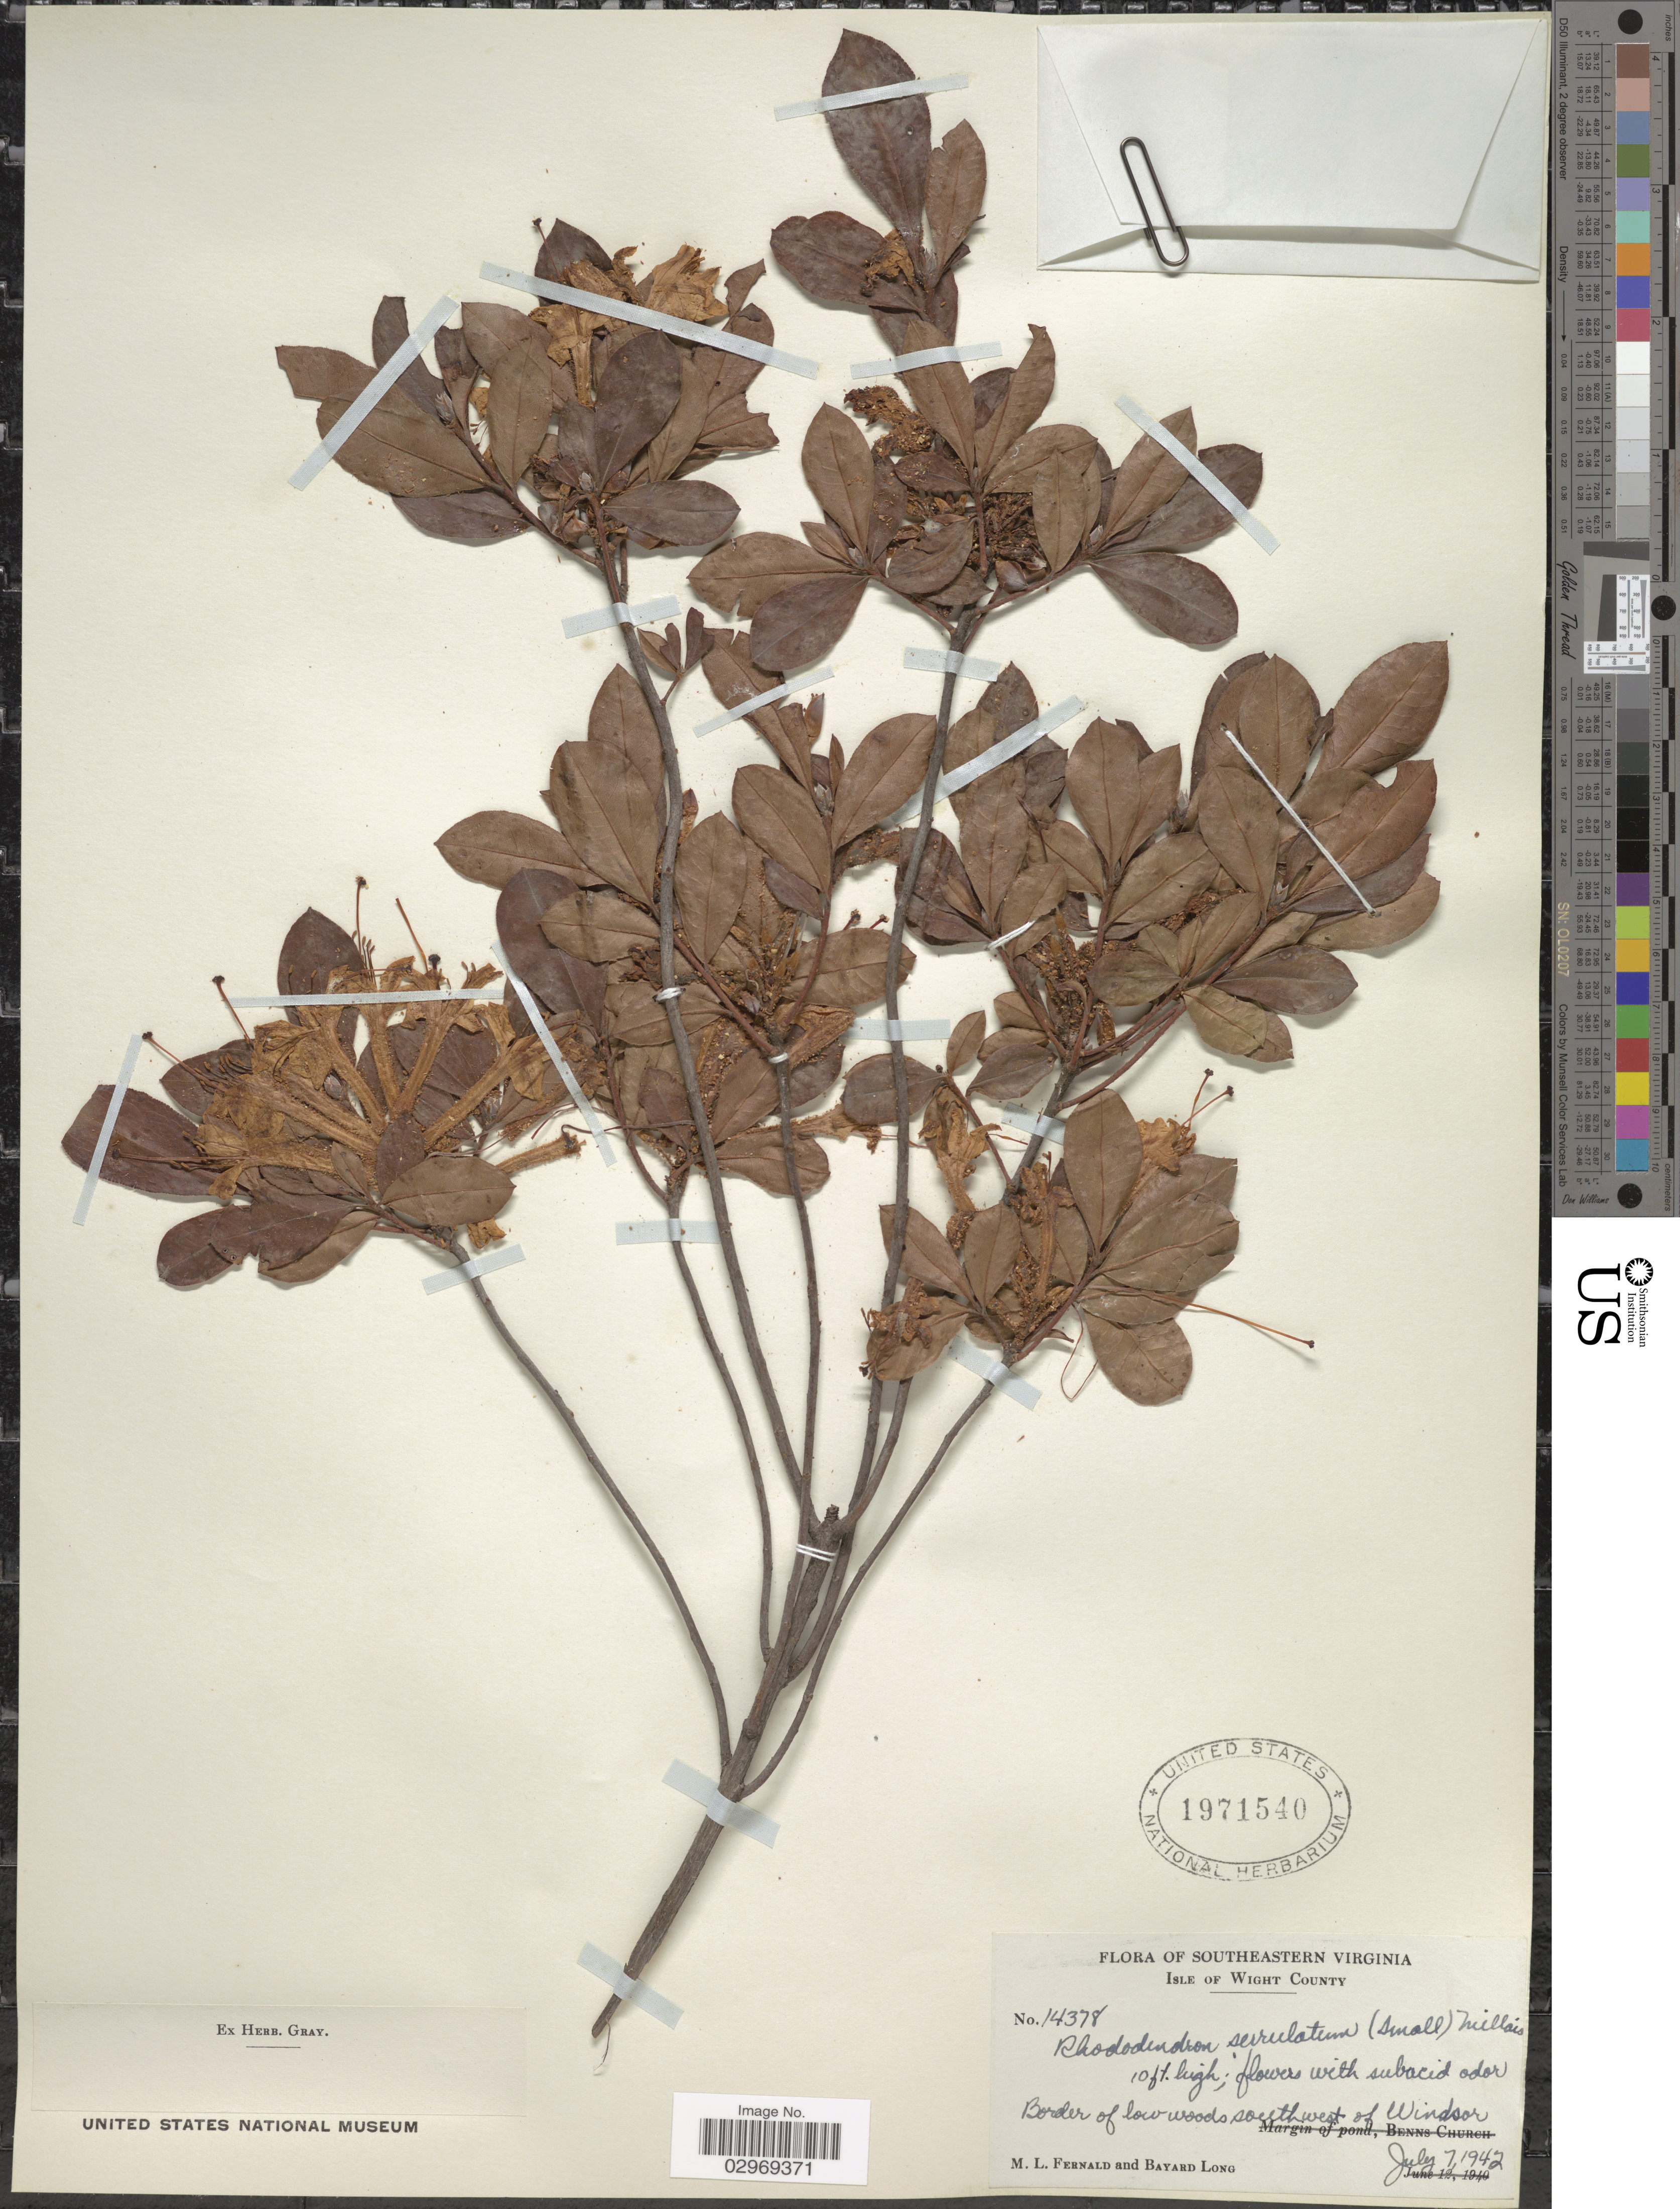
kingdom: Plantae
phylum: Tracheophyta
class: Magnoliopsida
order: Ericales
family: Ericaceae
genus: Rhododendron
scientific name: Rhododendron serrulatum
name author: (Small) Millais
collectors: M. L. Fernald & B. Long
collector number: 14378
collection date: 1942-07-07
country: United States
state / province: Virginia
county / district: Isle of Wight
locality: Southeastern Virginia. Isle of Wight County. Border of low woods southwest of Windsor.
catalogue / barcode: US 1971540